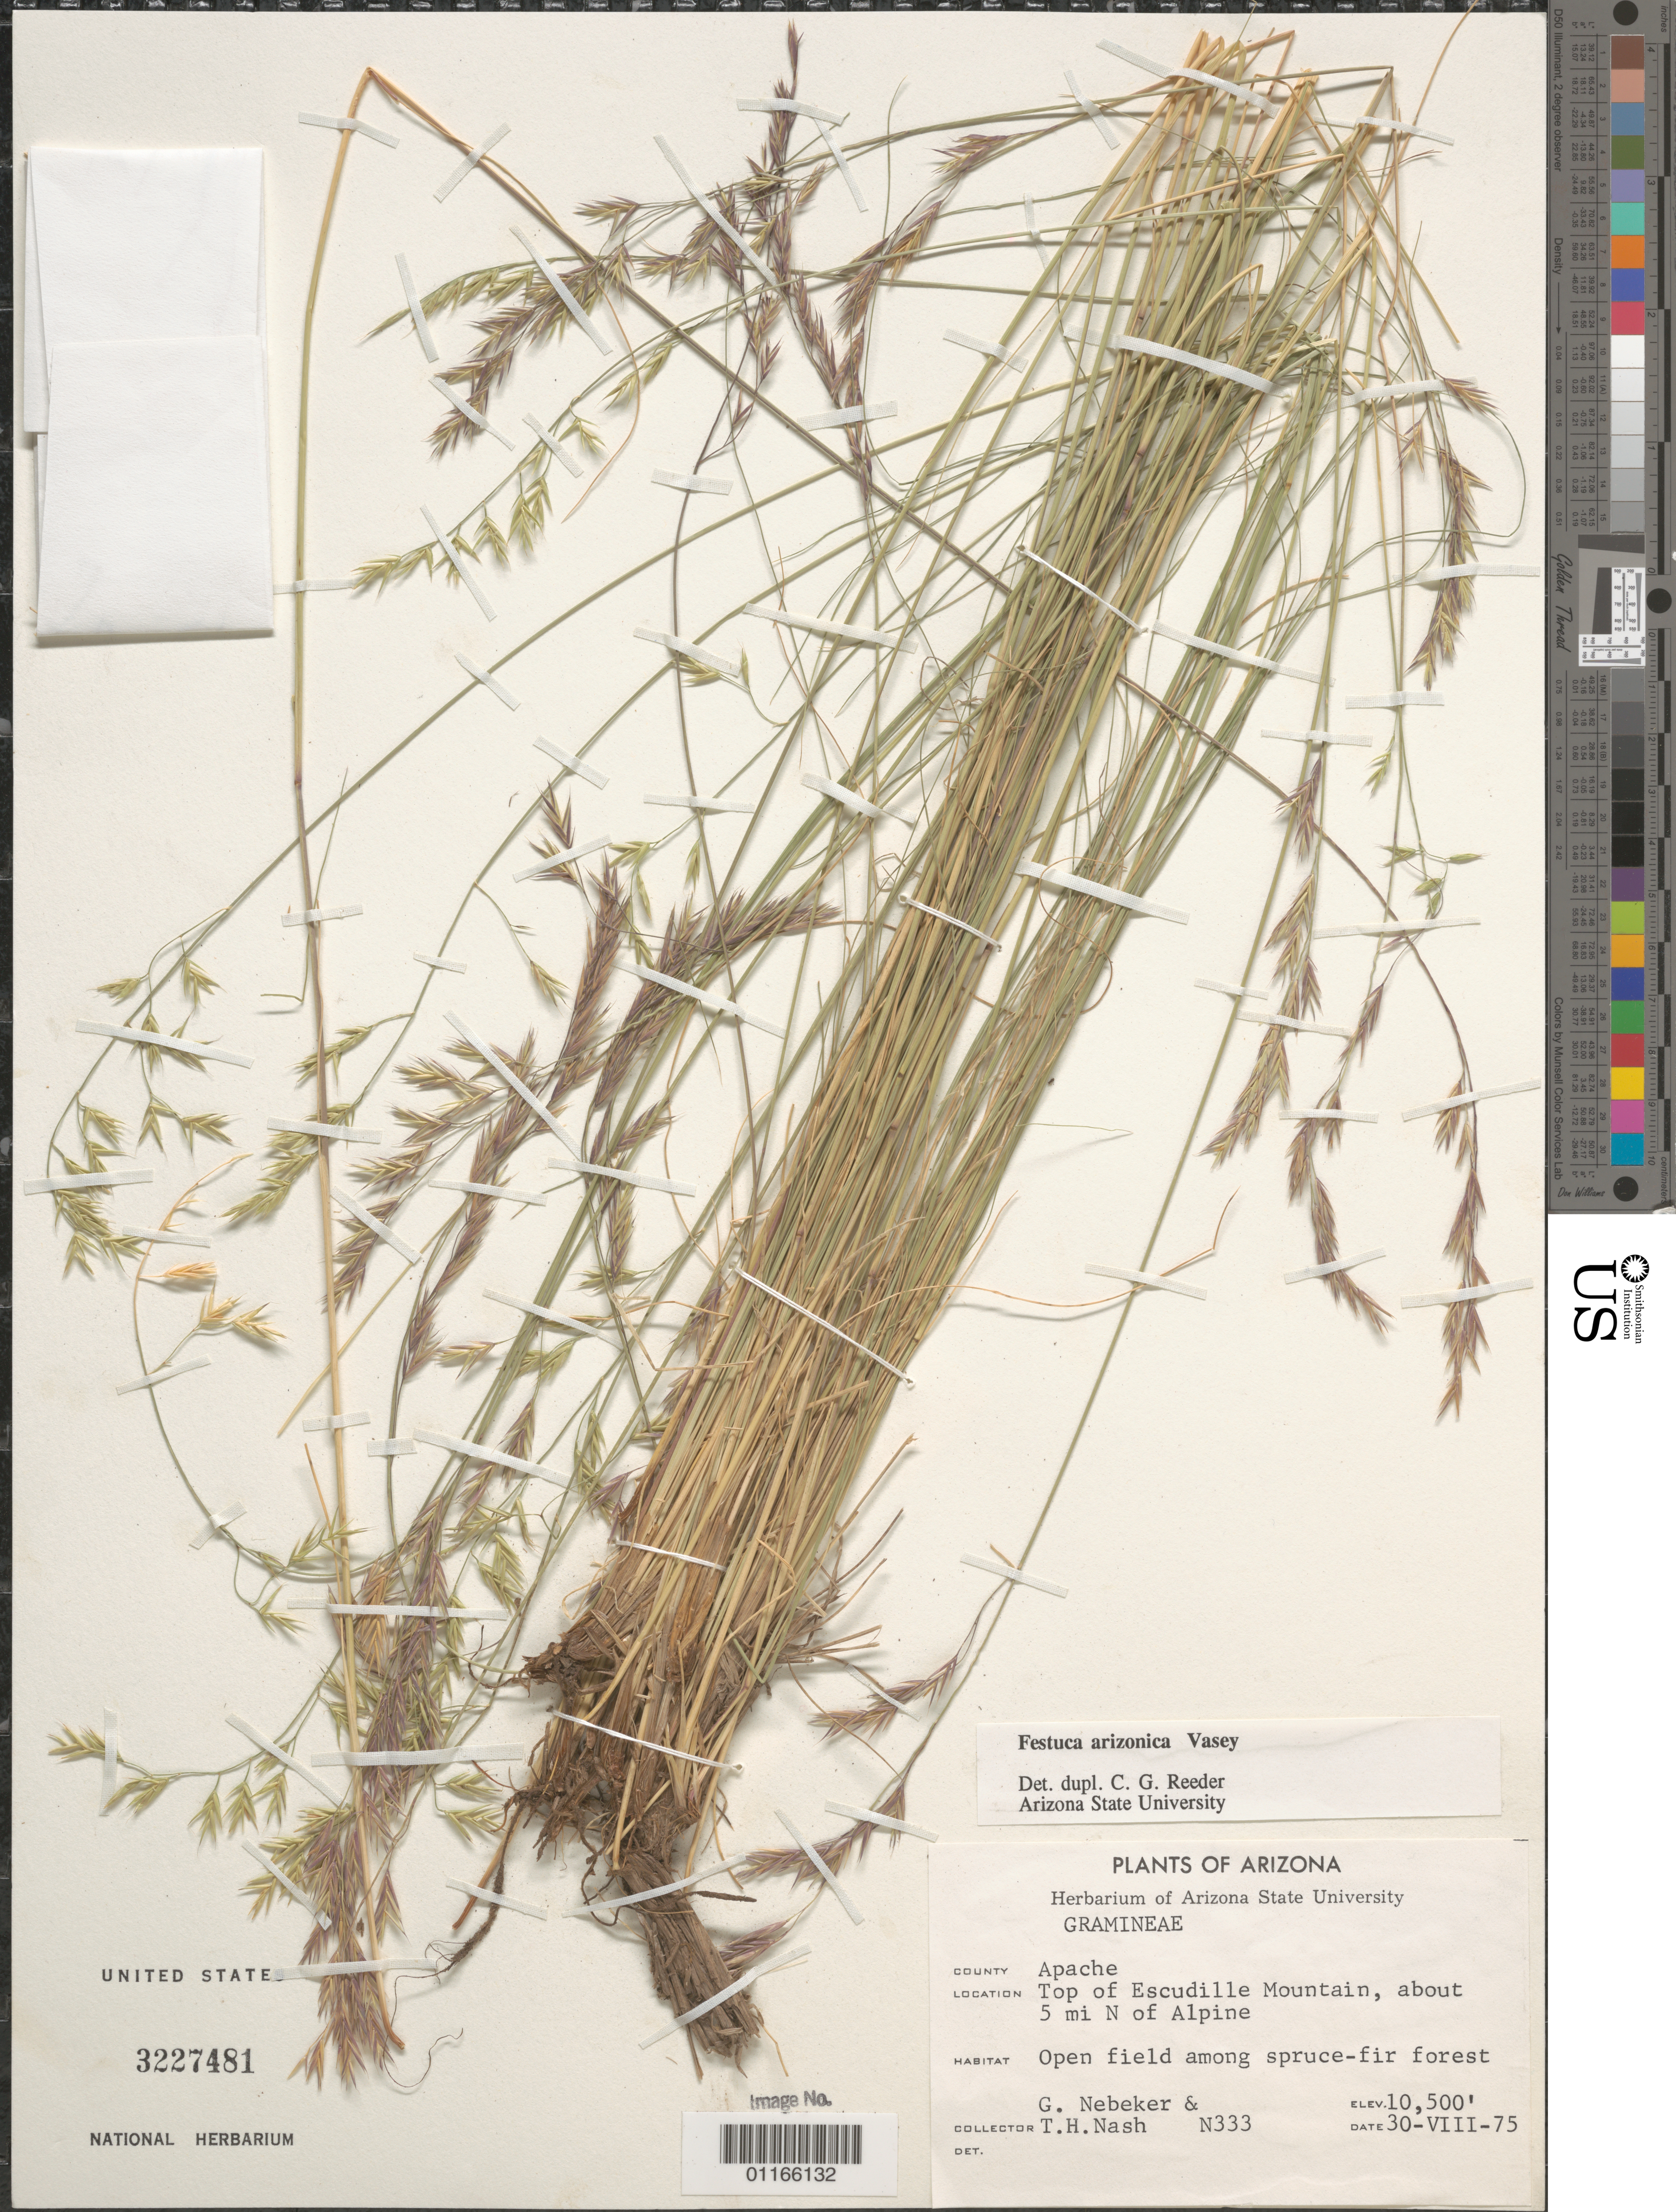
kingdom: Plantae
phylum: Tracheophyta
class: Liliopsida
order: Poales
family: Poaceae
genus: Festuca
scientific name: Festuca arizonica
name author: Vasey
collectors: T. H. Nash & G. Nebeker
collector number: N333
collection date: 1975-08-30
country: United States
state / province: Arizona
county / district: Apache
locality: Top of Escudille Mountain, about 5 mi N of Alpine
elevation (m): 3200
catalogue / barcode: US 3227481